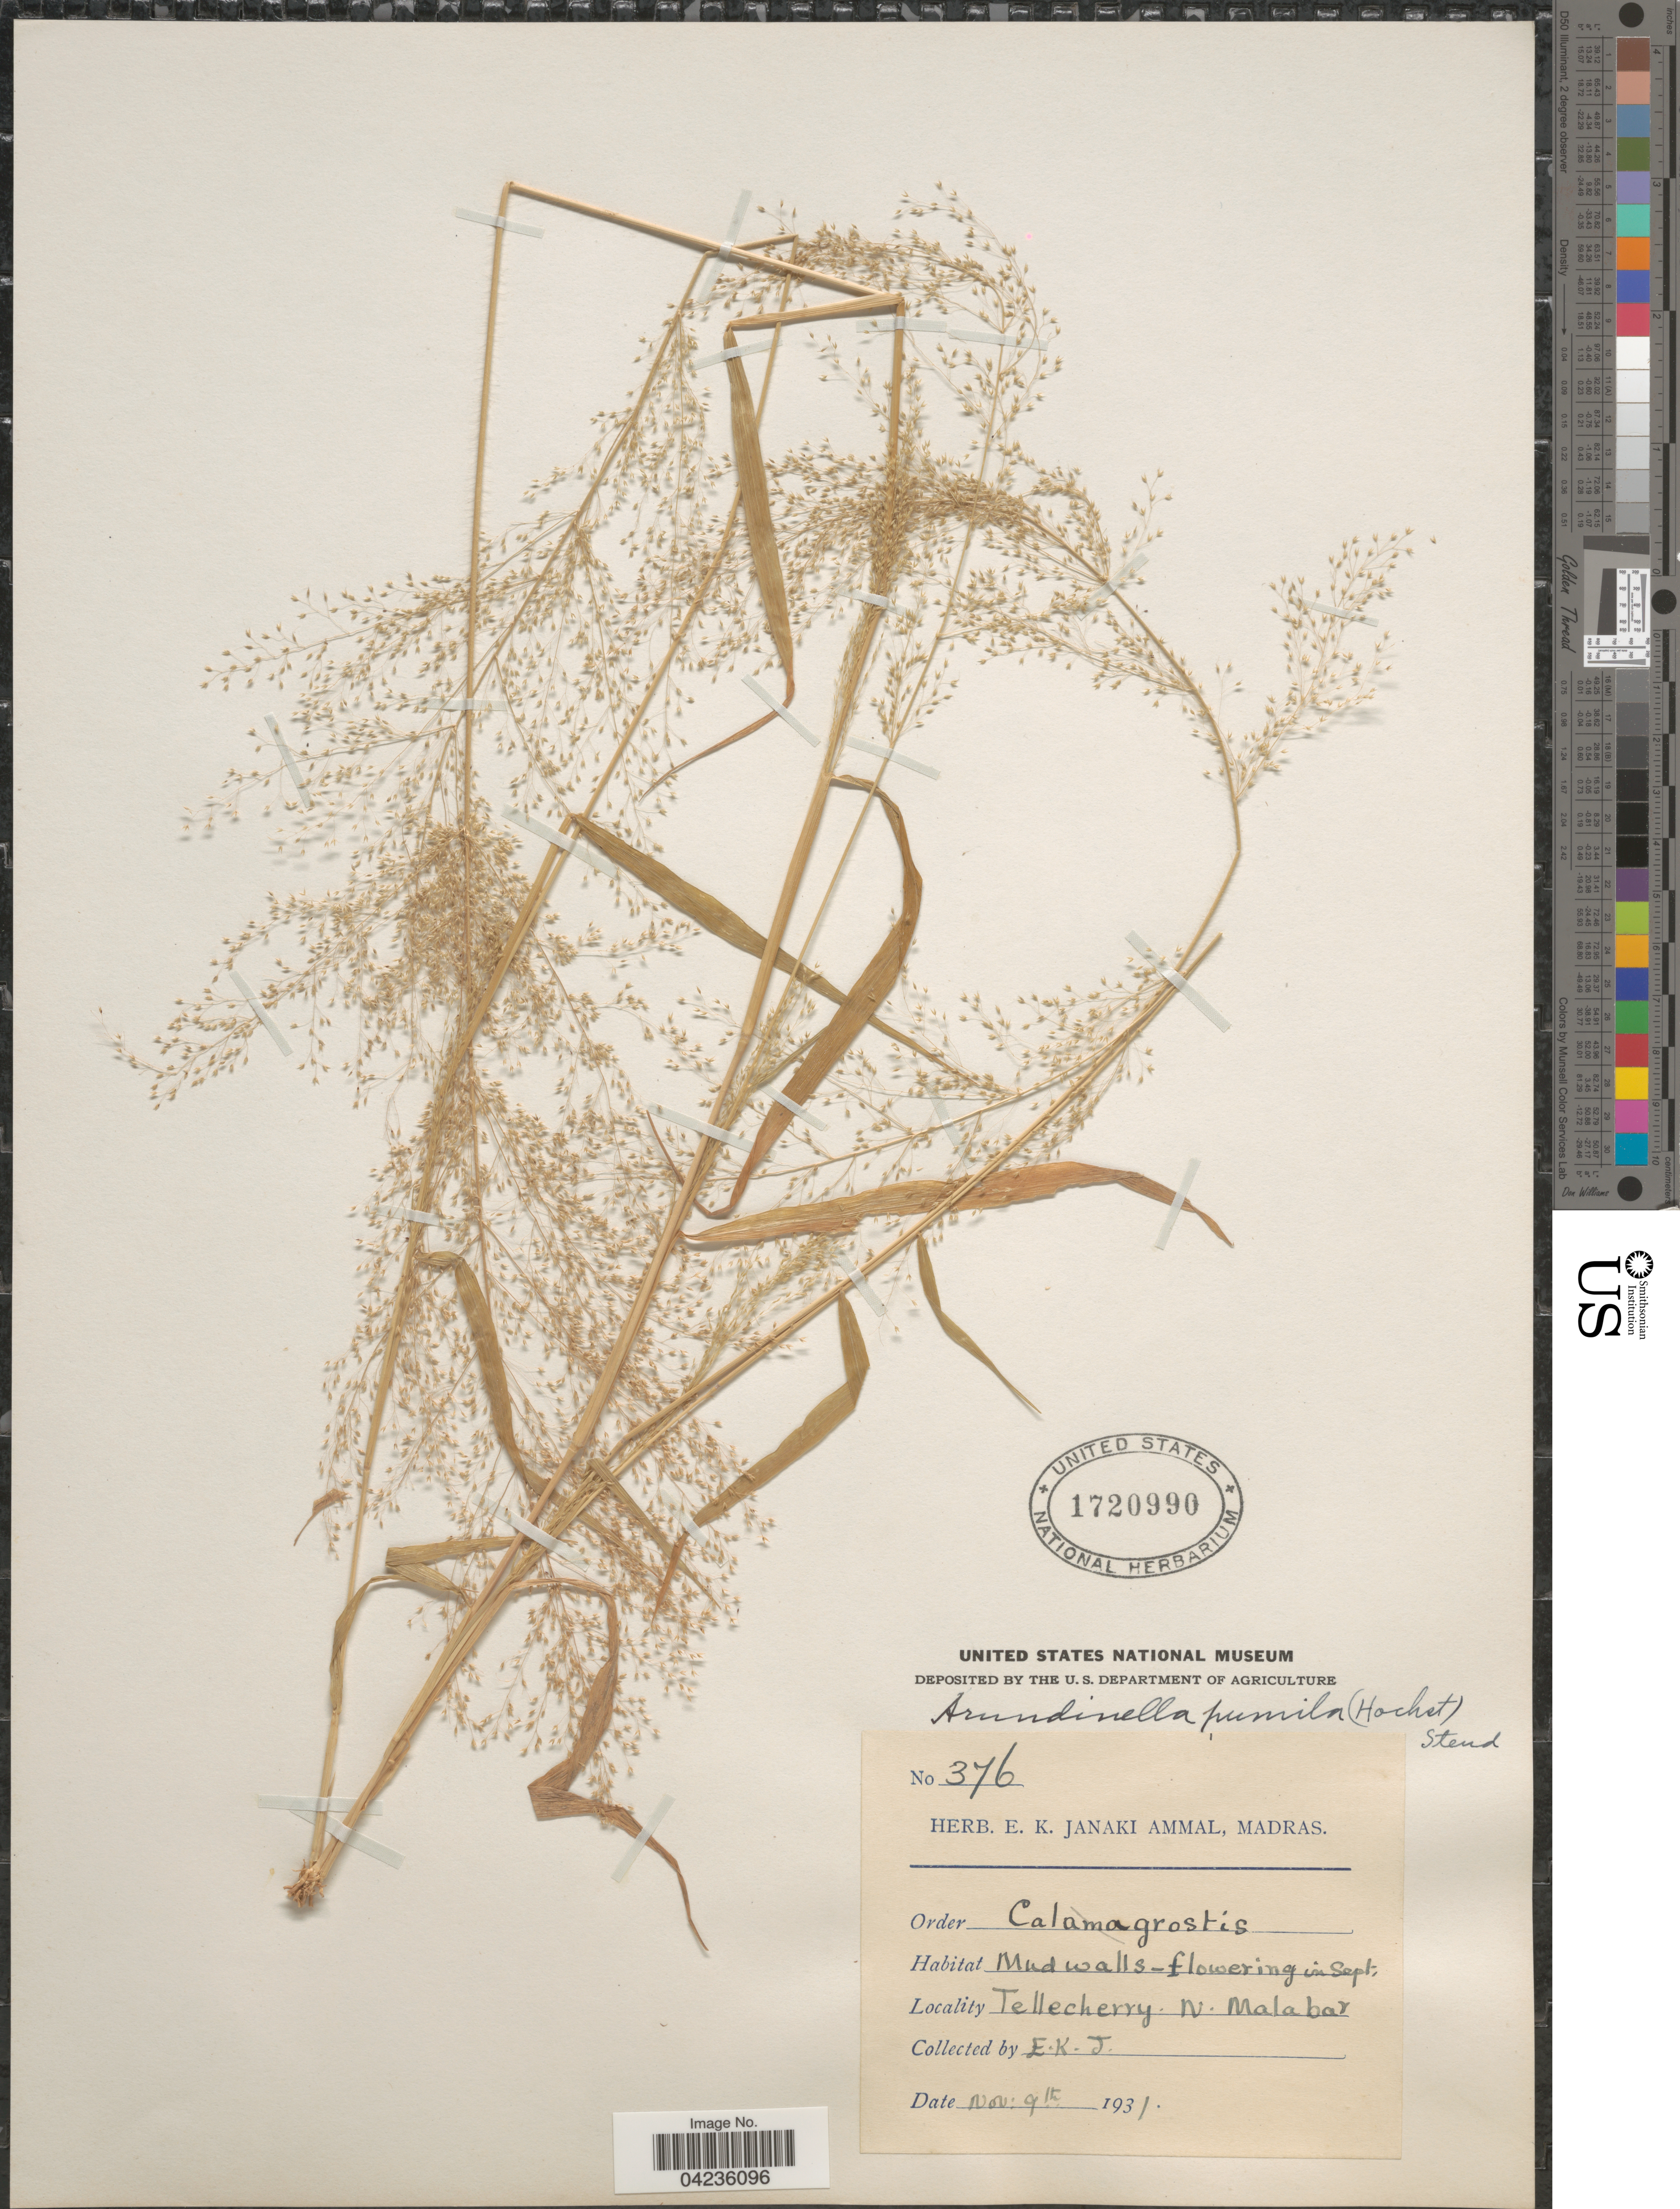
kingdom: Plantae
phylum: Tracheophyta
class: Liliopsida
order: Poales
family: Poaceae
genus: Arundinella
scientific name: Arundinella pumila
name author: (Hochst. ex A. Rich.) Steud.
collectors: E. Janaki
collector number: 376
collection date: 1931-11-09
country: India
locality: Tellecherry. N. Malabar.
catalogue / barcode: US 1720990